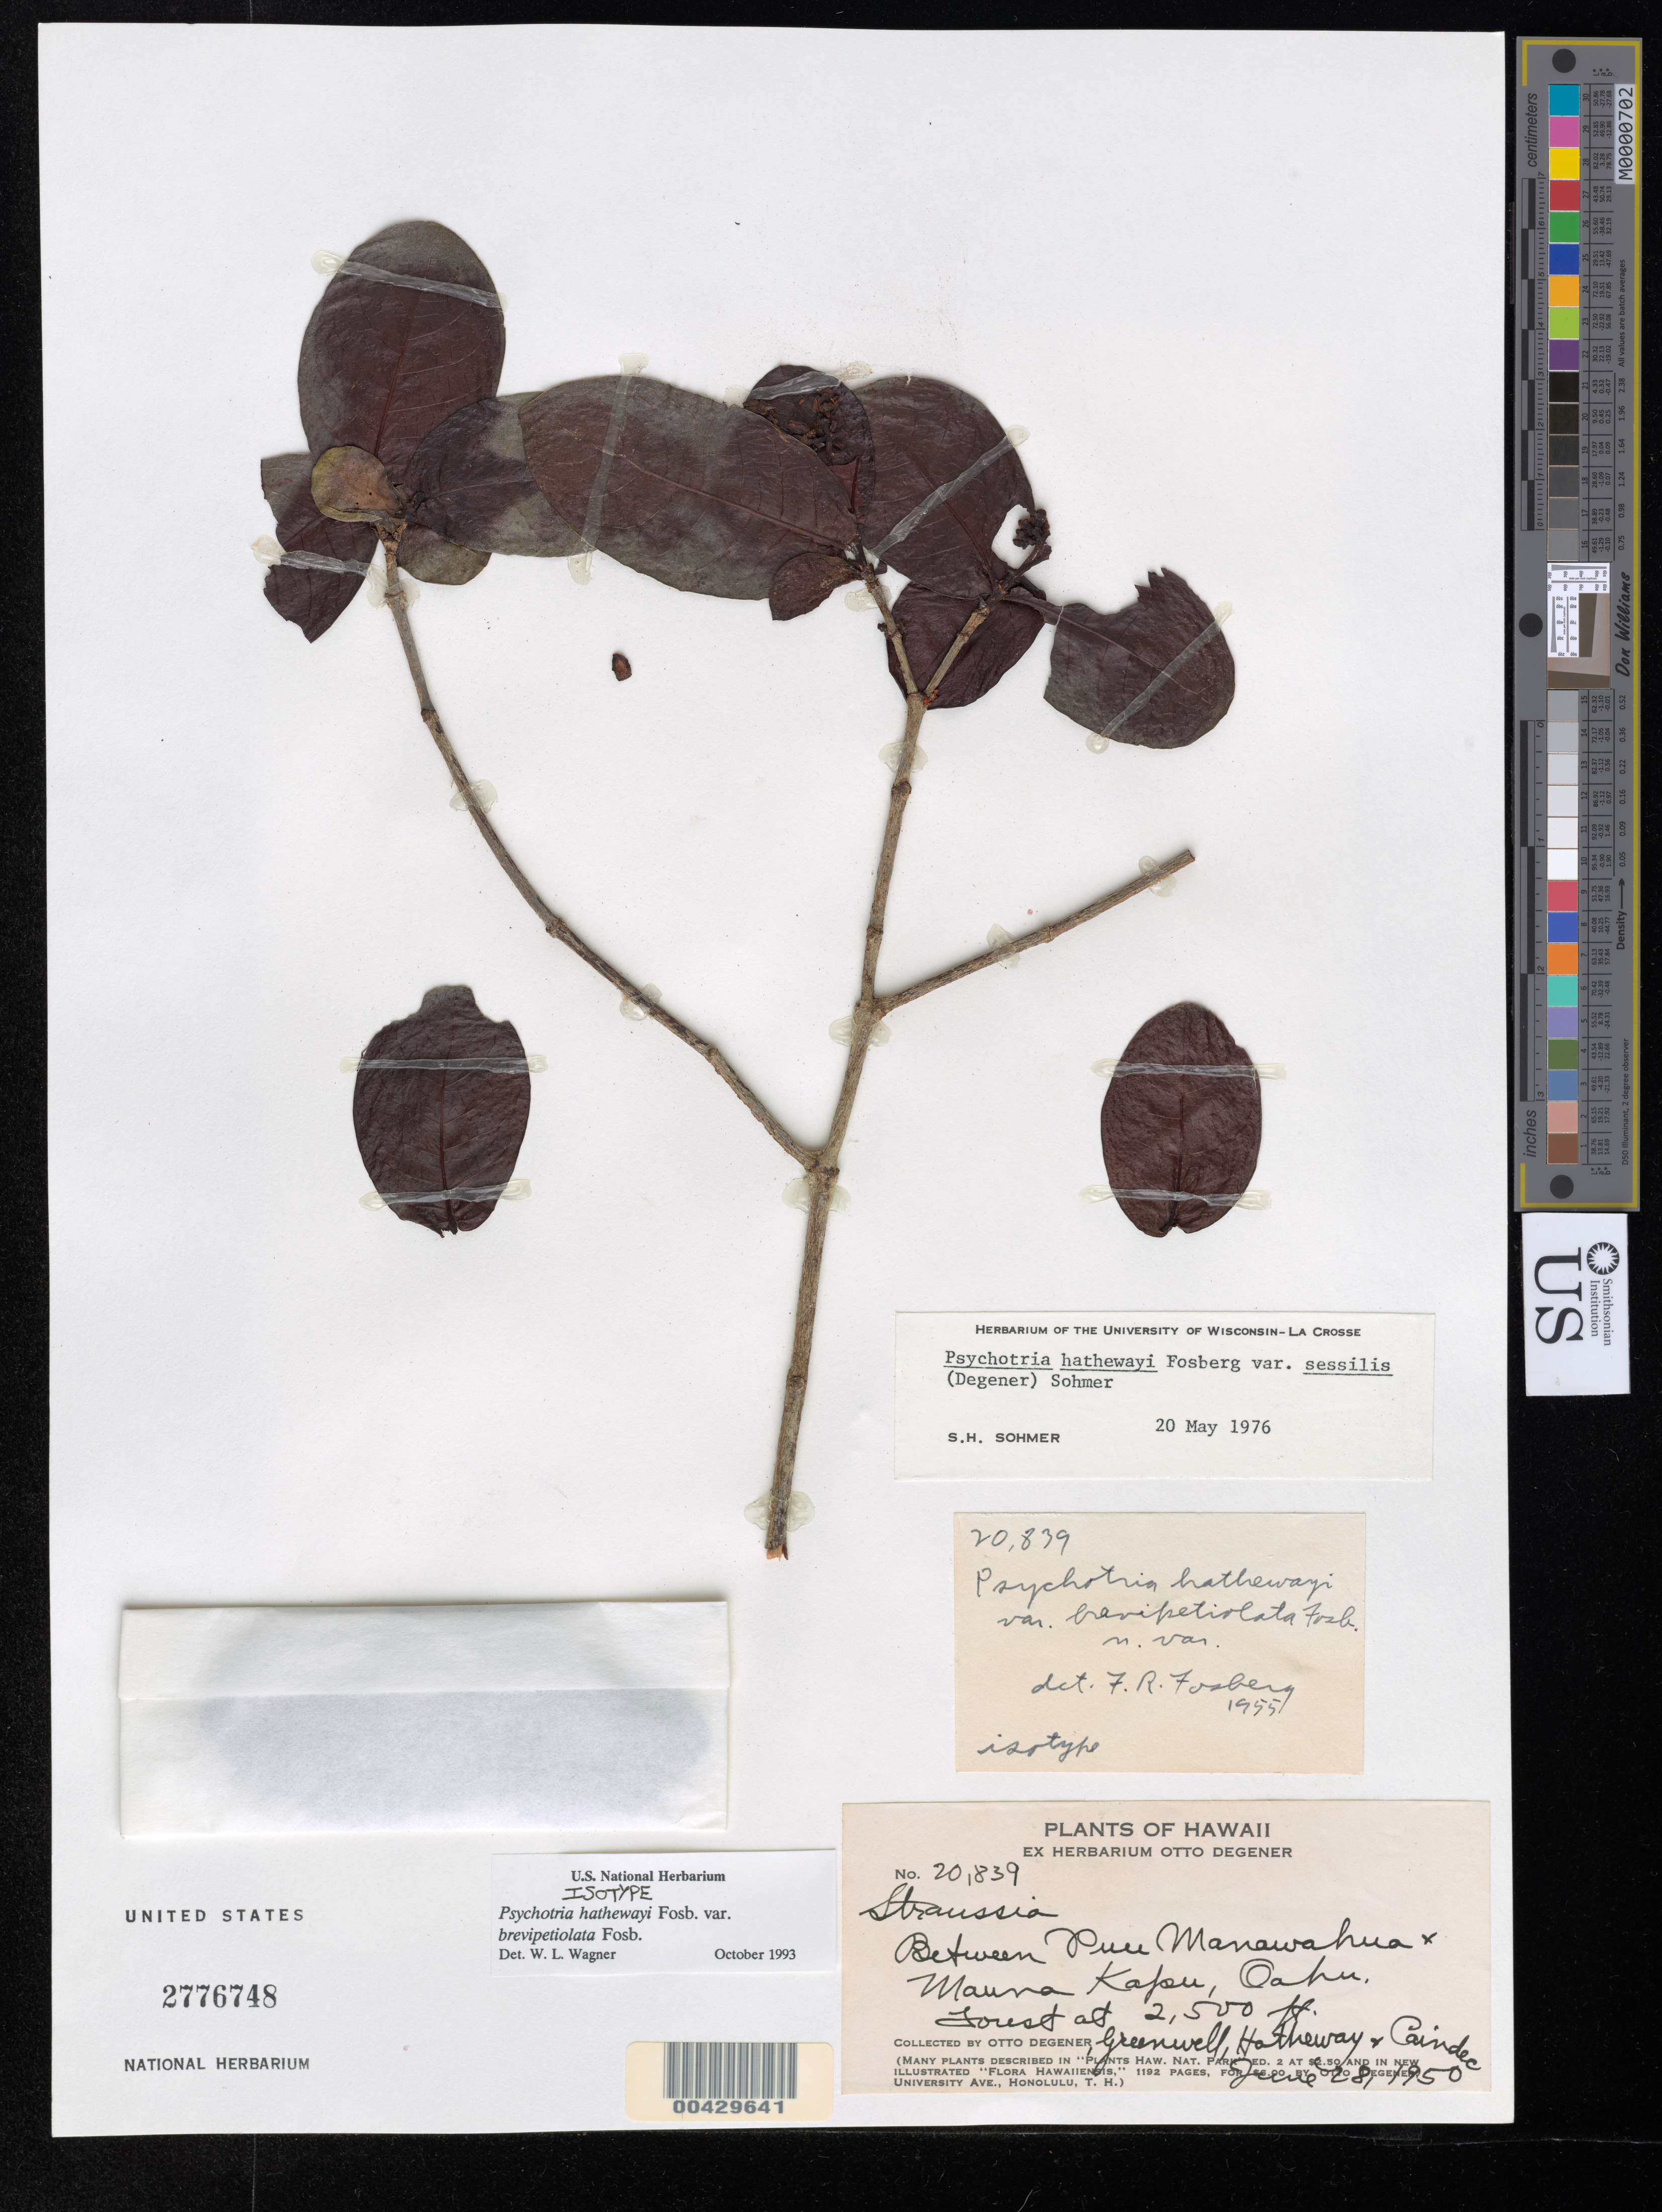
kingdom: Plantae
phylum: Tracheophyta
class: Magnoliopsida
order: Gentianales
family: Rubiaceae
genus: Psychotria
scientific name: Psychotria hathewayi var. brevipetiolata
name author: Fosberg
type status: Isotype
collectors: O. Degener, -. Greenwell, -- Hatheway & Caindec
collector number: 20839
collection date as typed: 28 Jun 1950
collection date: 1950-06-28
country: United States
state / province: Hawaii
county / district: Honolulu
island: Oahu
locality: between Puu Manawahua and Mauna Kapu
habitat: Forest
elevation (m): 762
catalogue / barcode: US 2776748